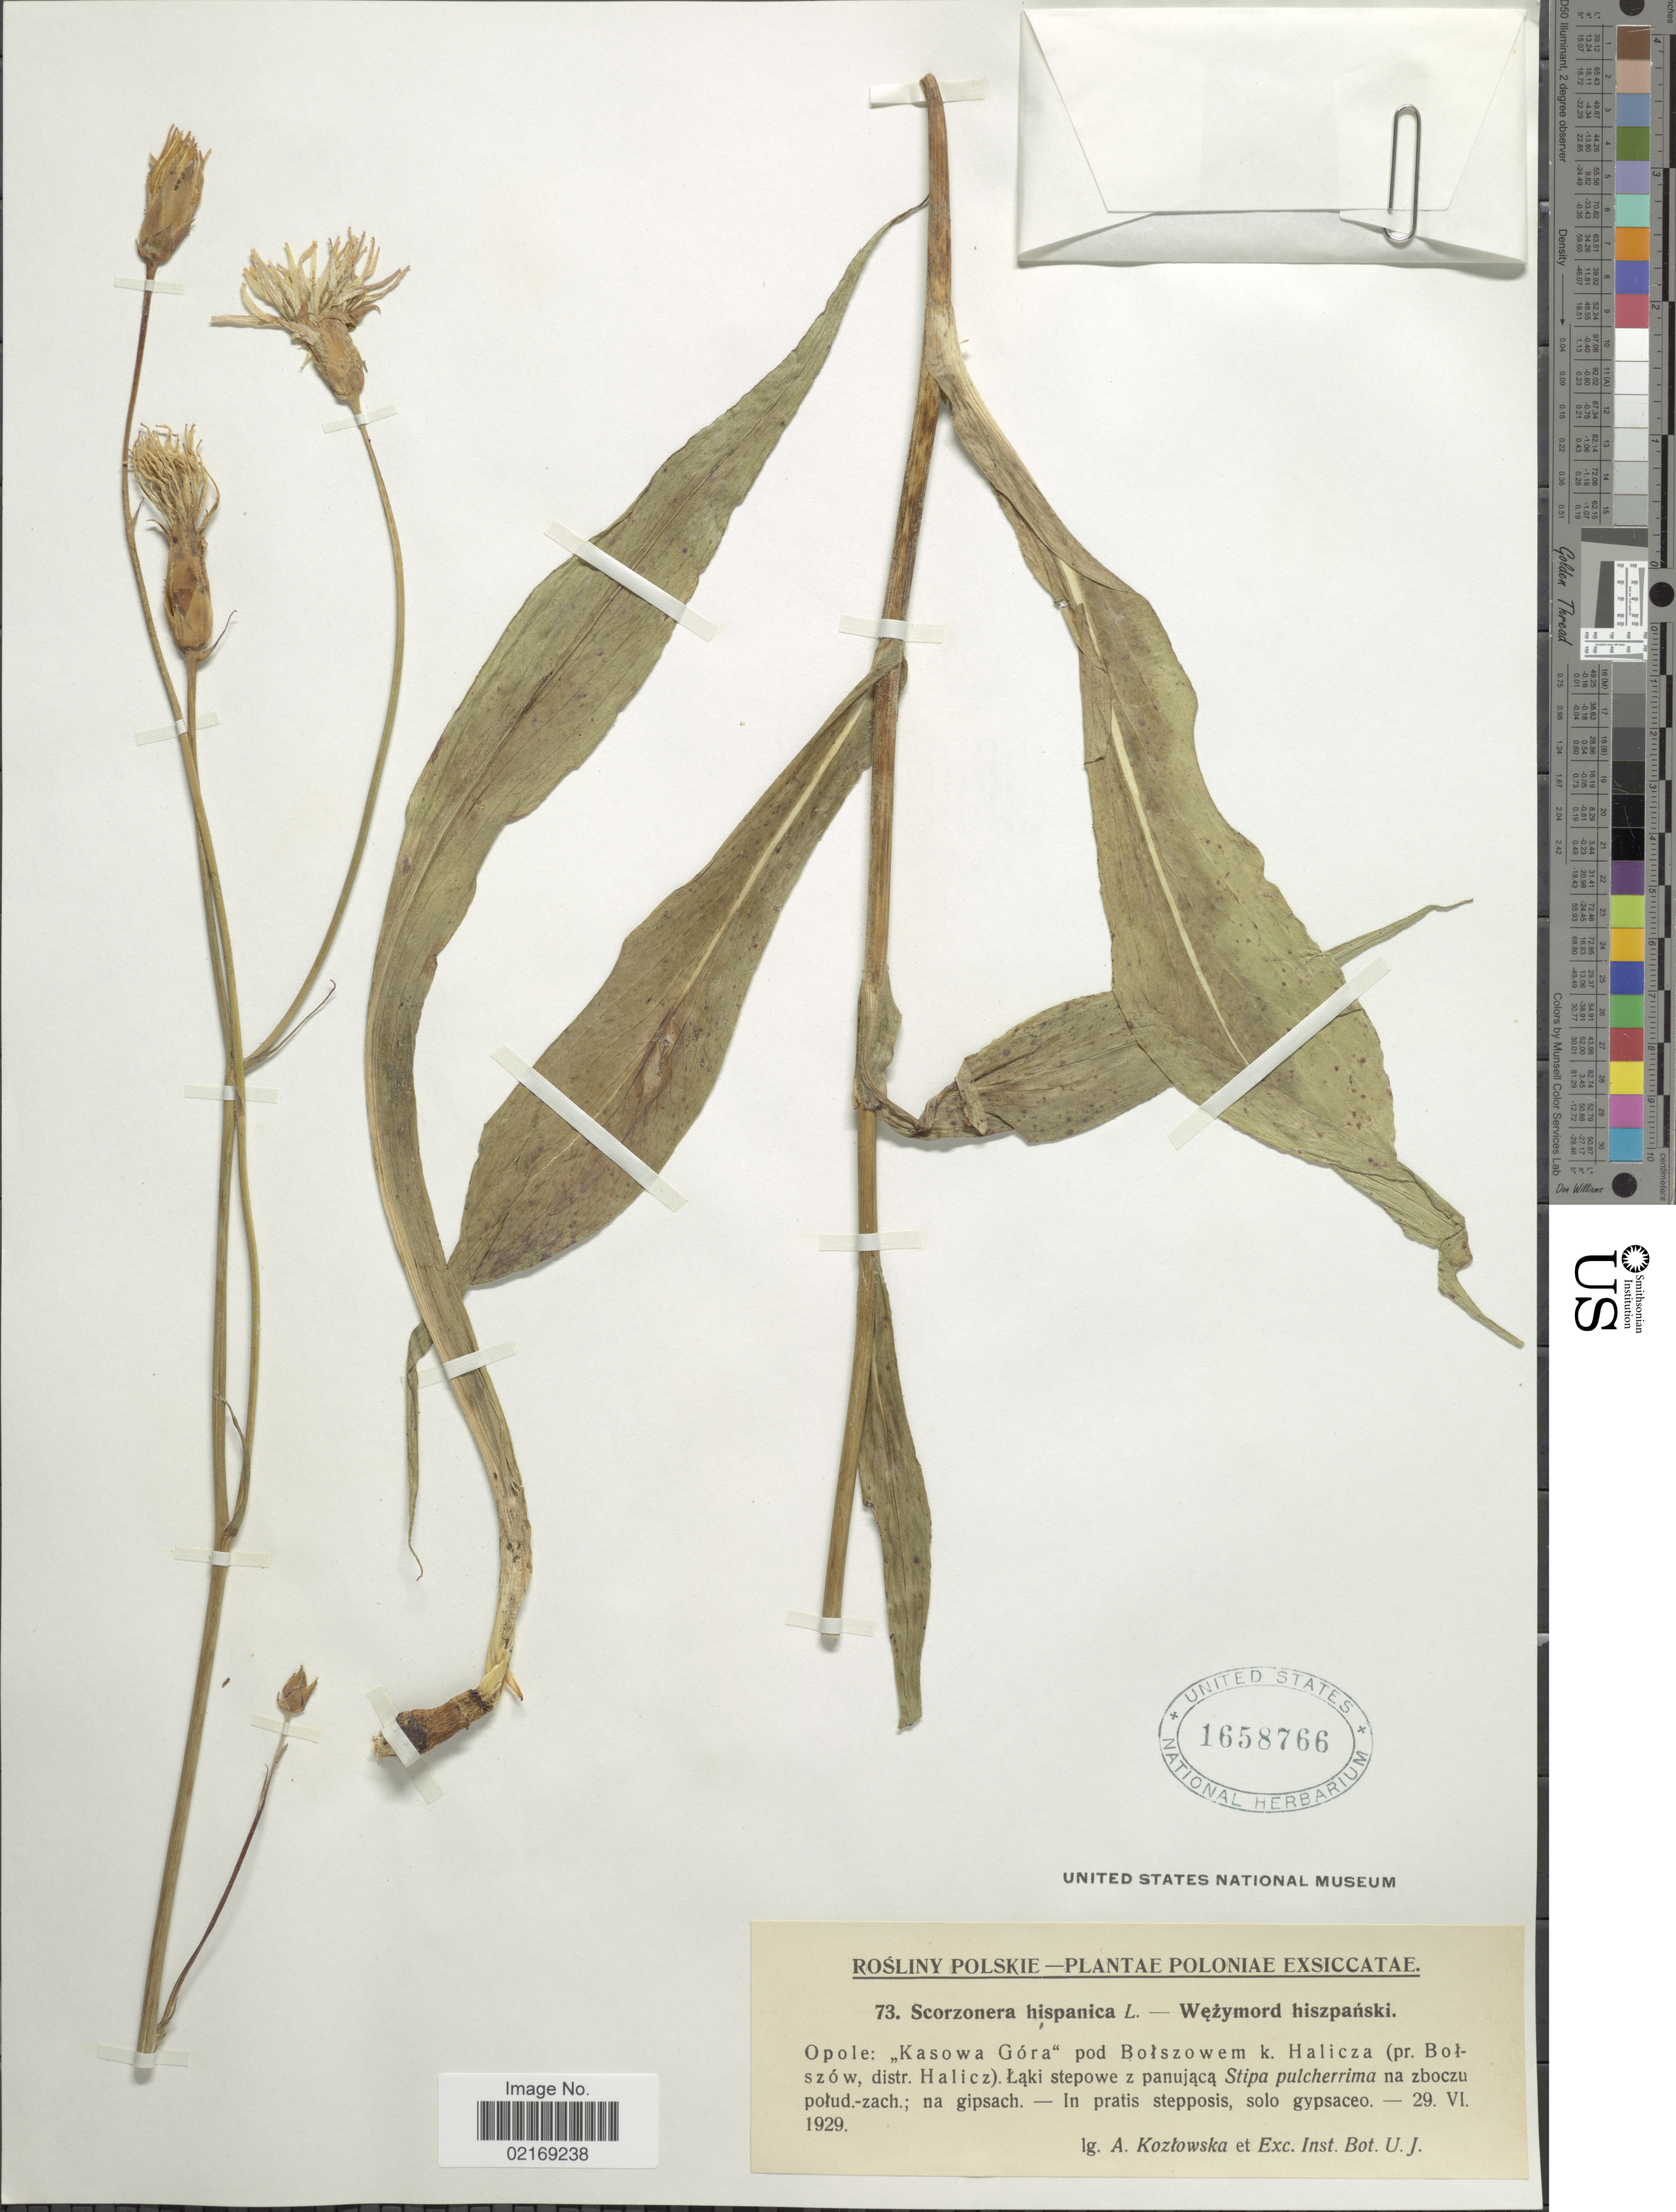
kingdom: Plantae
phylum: Tracheophyta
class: Magnoliopsida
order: Asterales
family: Asteraceae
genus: Scorzonera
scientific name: Scorzonera hispanica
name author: L.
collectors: A. Kozlowska & ex Inst. Bot. UJ.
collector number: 73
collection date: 1929-06-29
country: Poland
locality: Rosliny Polskie-Plantae Poloniae, Opole: "Kasowa Gora"pod Botszowem k. Halicza (pr. Bolszow, distr. Halicz).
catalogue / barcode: US 1658766